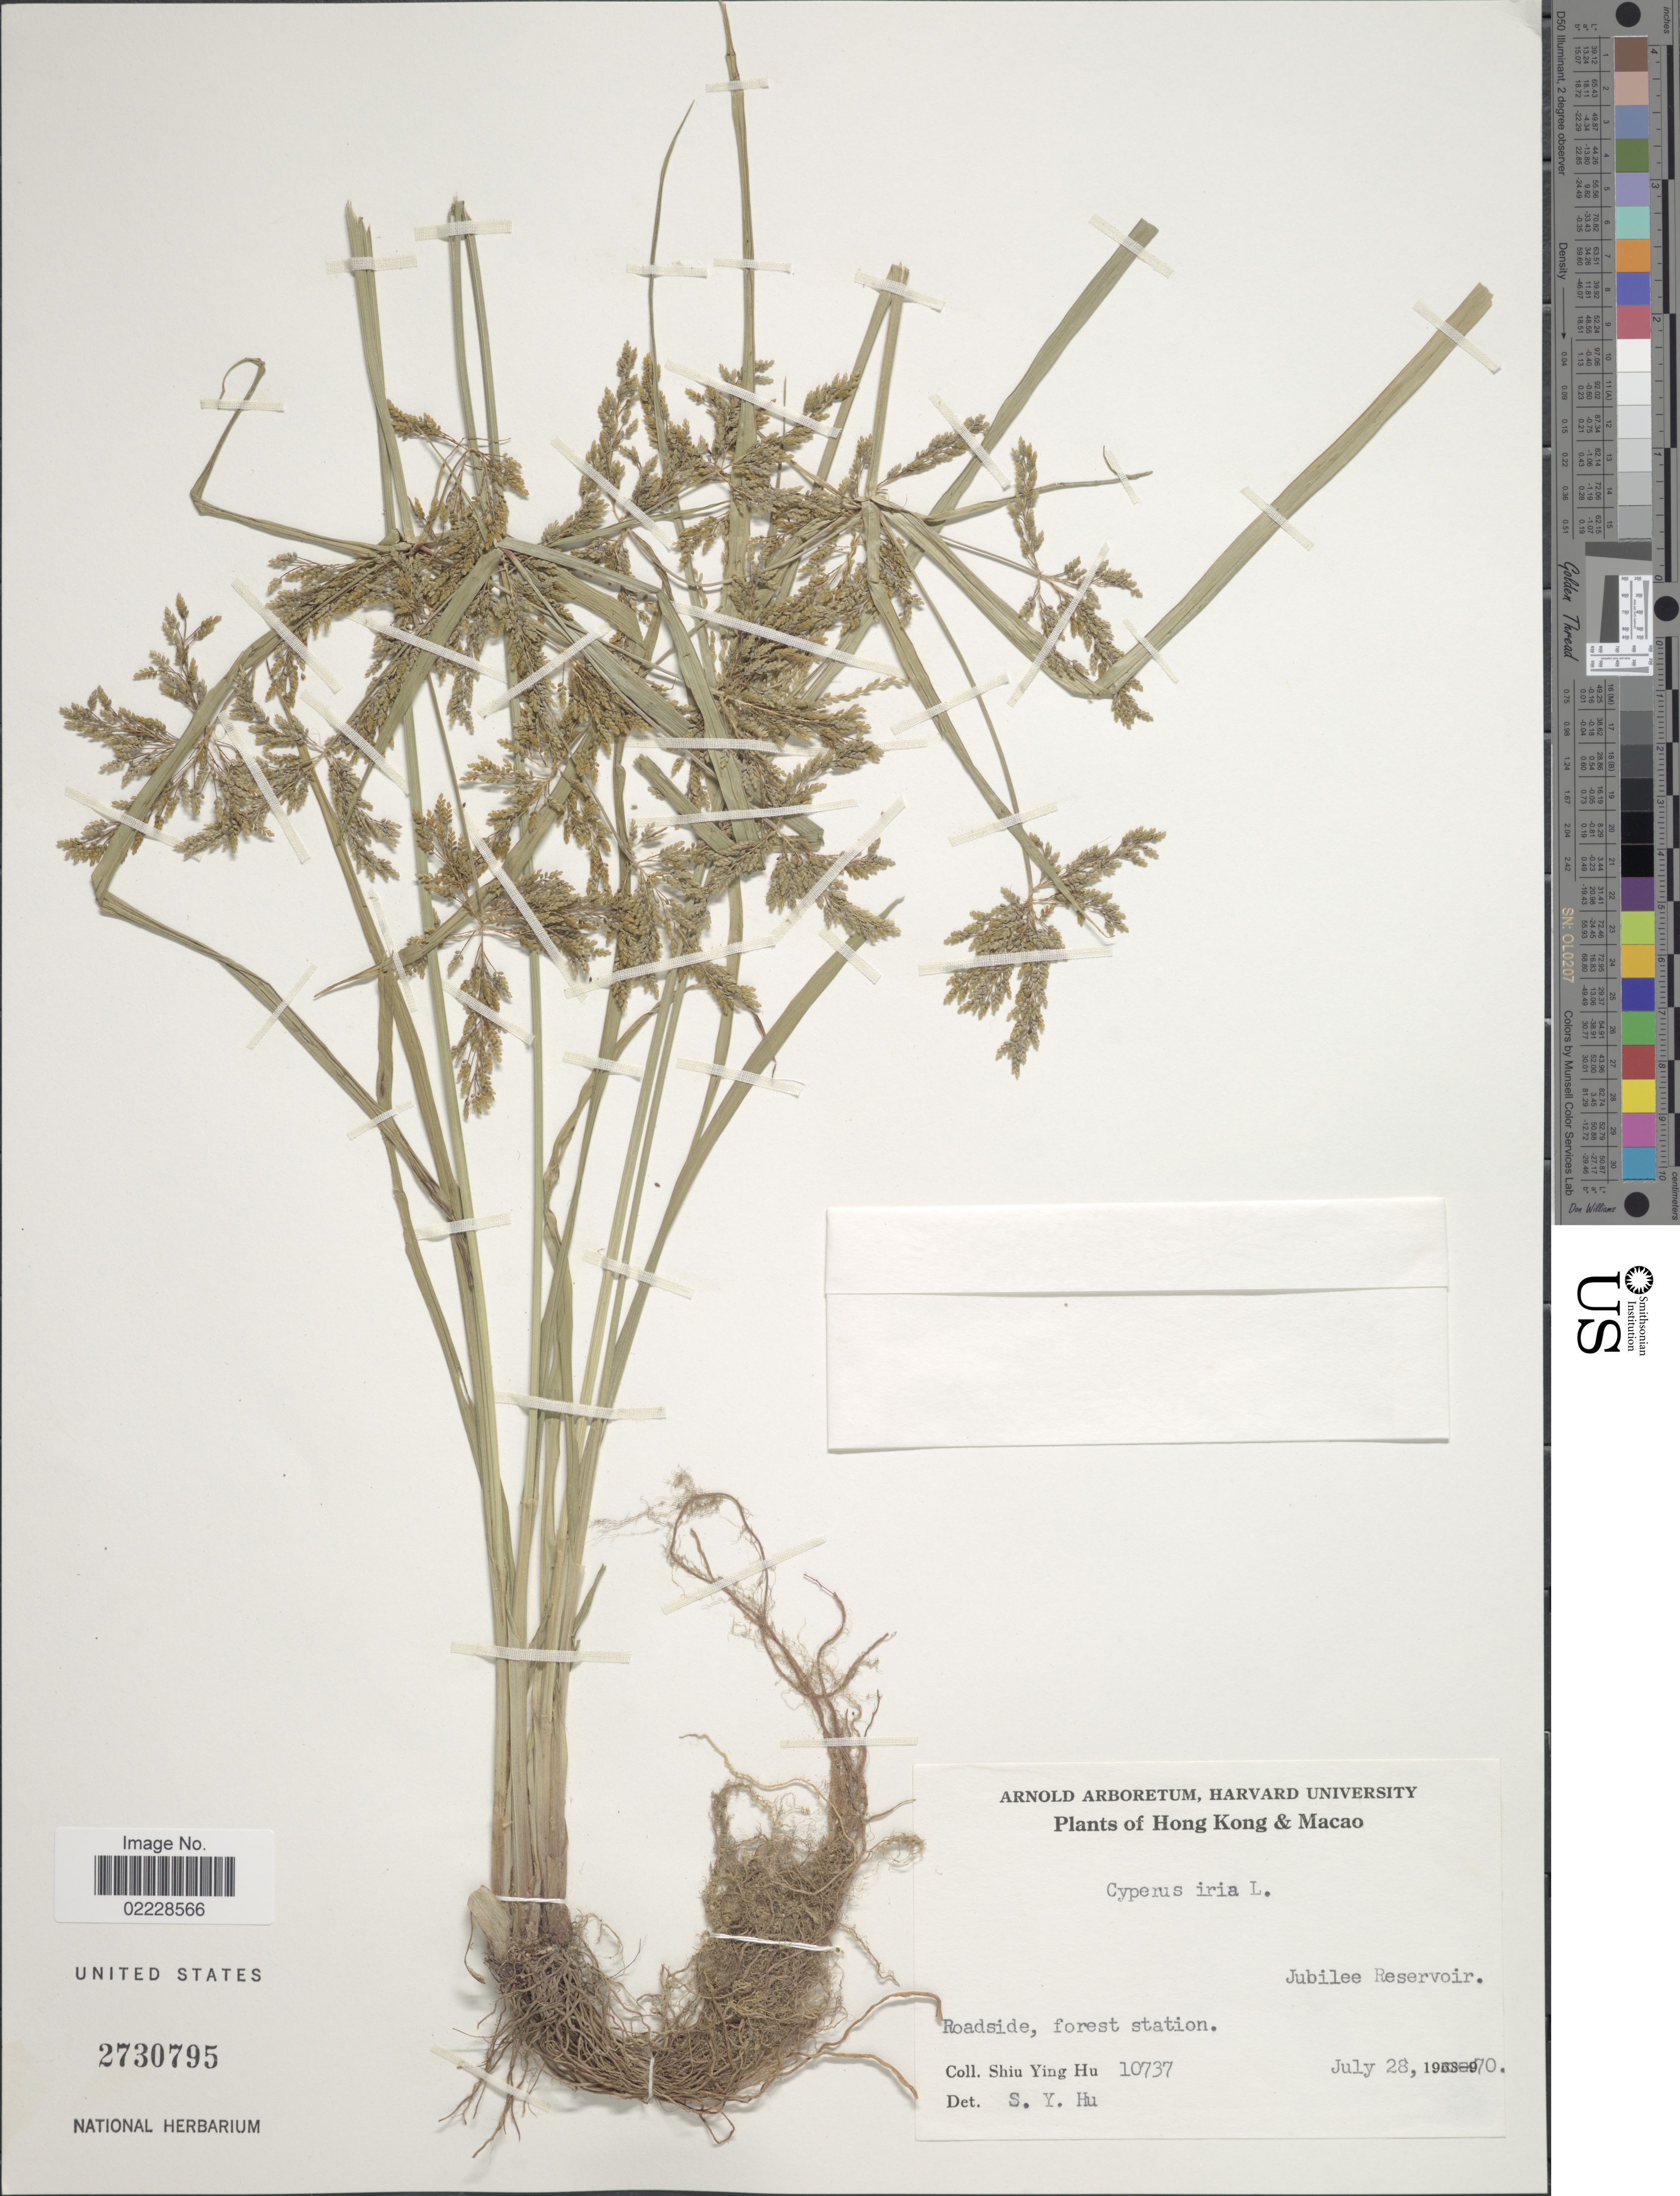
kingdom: Plantae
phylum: Tracheophyta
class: Liliopsida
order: Poales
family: Cyperaceae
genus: Cyperus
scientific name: Cyperus iria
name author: L.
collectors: S. Y. Hu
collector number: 10737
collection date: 1970-07-28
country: China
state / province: Hong Kong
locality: Hong Kong & Macao. Roadside, forest station. Jubilee Reservoir.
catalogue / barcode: US 2730795